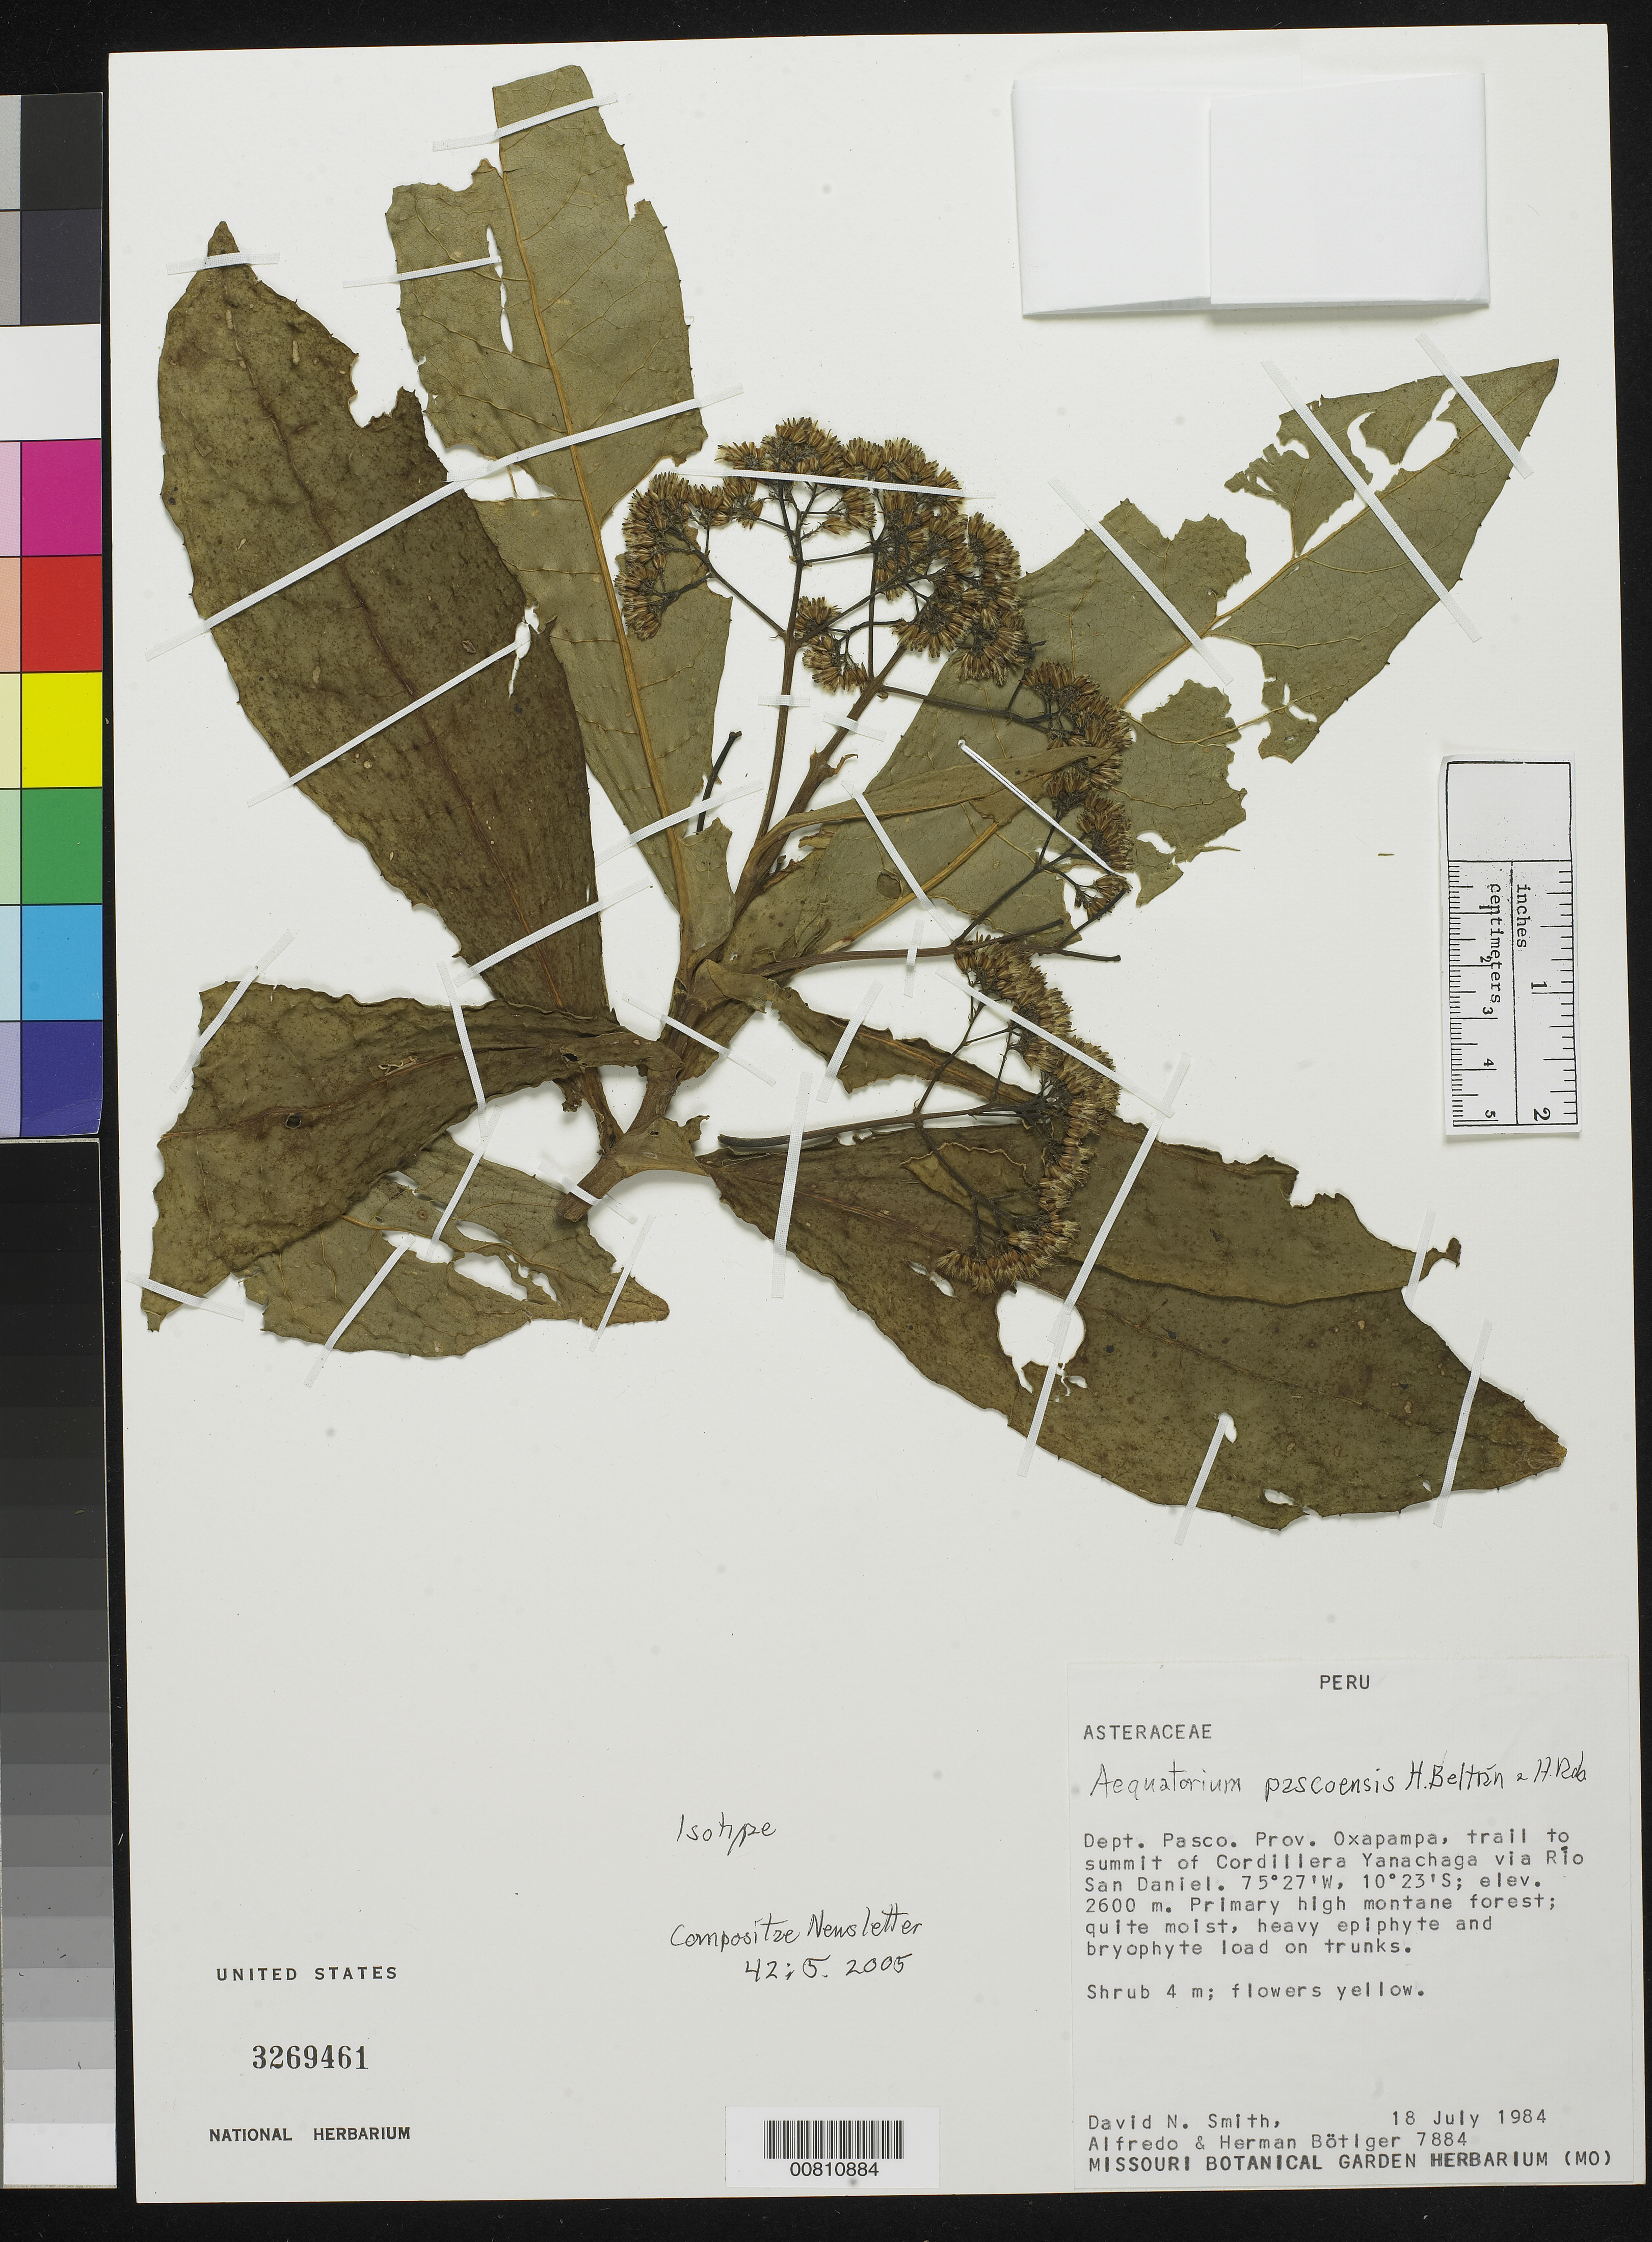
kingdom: Plantae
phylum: Tracheophyta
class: Magnoliopsida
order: Asterales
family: Asteraceae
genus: Aequatorium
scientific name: Aequatorium pascoense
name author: H. Beltrán & H. Rob.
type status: Isotype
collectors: D. Smith, A. Bötiger & H. Bötiger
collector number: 7884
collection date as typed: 18 Jul 1984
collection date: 1984-07-18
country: Peru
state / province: Pasco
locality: Dept. Pasco. Prov. Oxapampa, trail to summit of Cordillera Yanachaga via Río San Daniel.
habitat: Primary high montane forest; quite moist, heavy epiphyte and bryophyte load on trunks.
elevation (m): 2600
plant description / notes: Holotype at USM.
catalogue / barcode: US 3269461